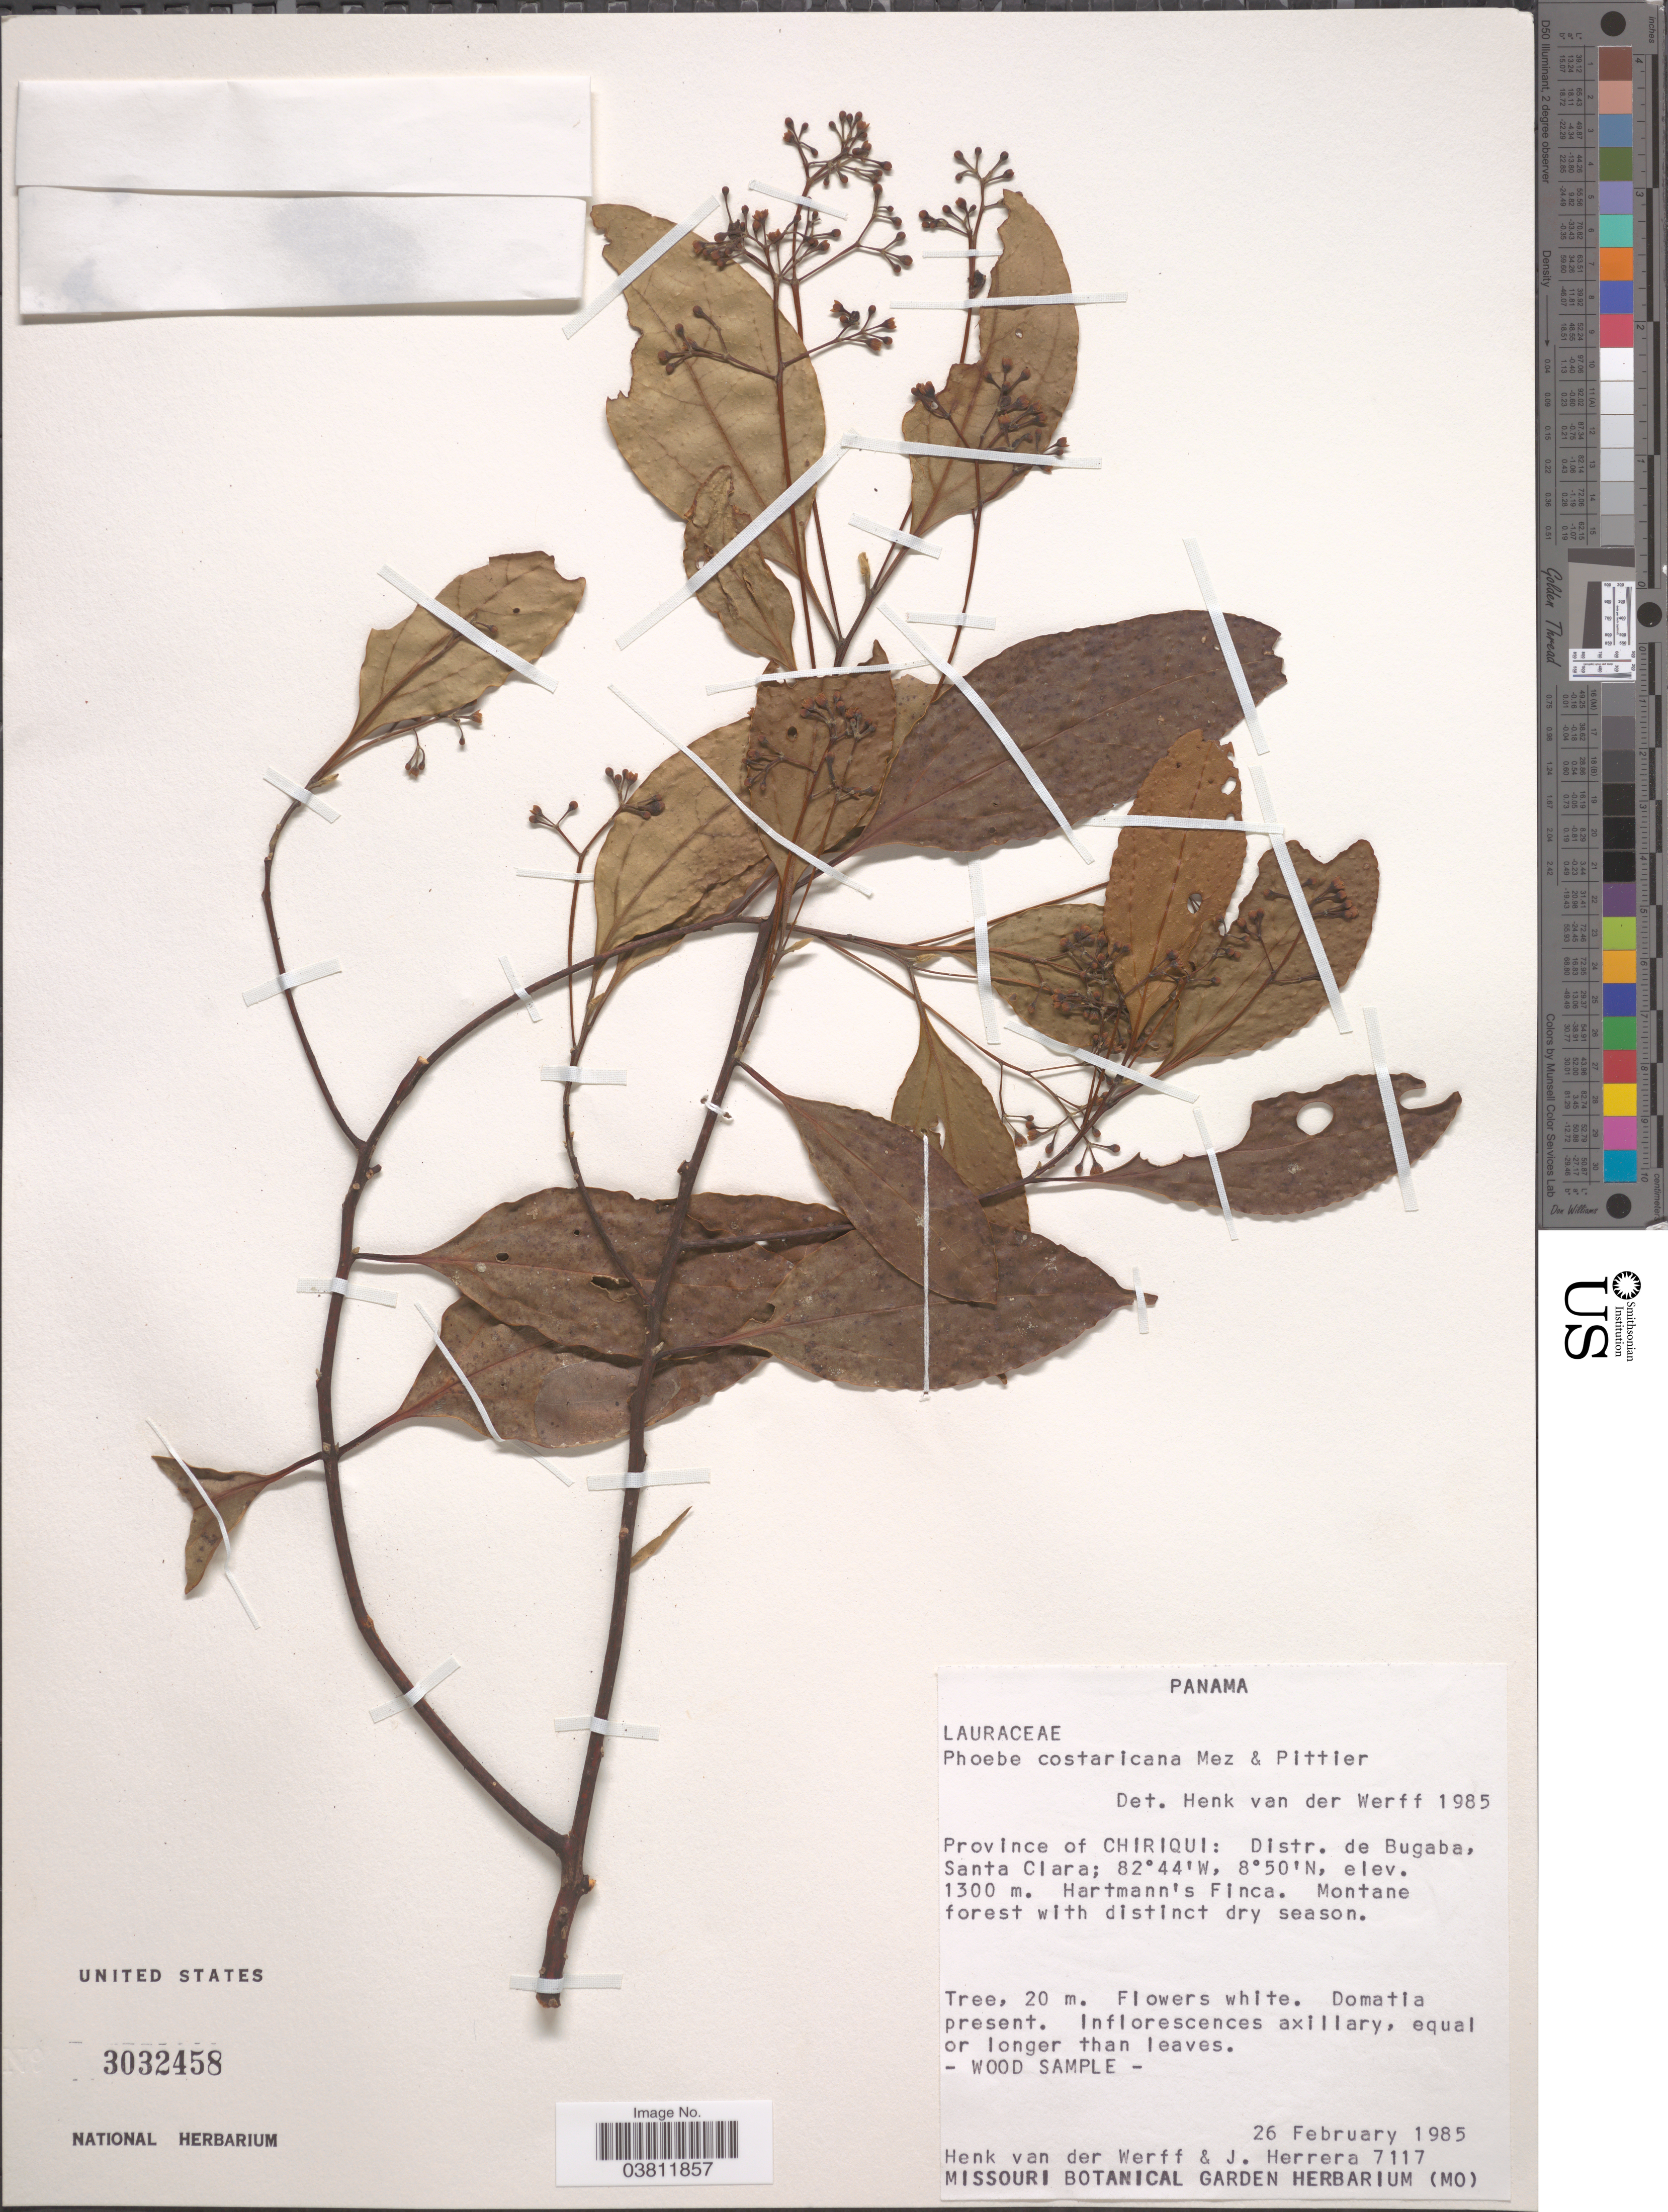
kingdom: Plantae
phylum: Tracheophyta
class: Magnoliopsida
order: Laurales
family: Lauraceae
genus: Phoebe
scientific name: Phoebe costaricana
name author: Mez & Pittier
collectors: H. van der Werff & J. Herrera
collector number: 7117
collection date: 1985-02-26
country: Panama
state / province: Chiriqui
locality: Distr. de Bugaba, Santa Clara. Hartmann's Finca.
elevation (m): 1300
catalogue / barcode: US 3032458